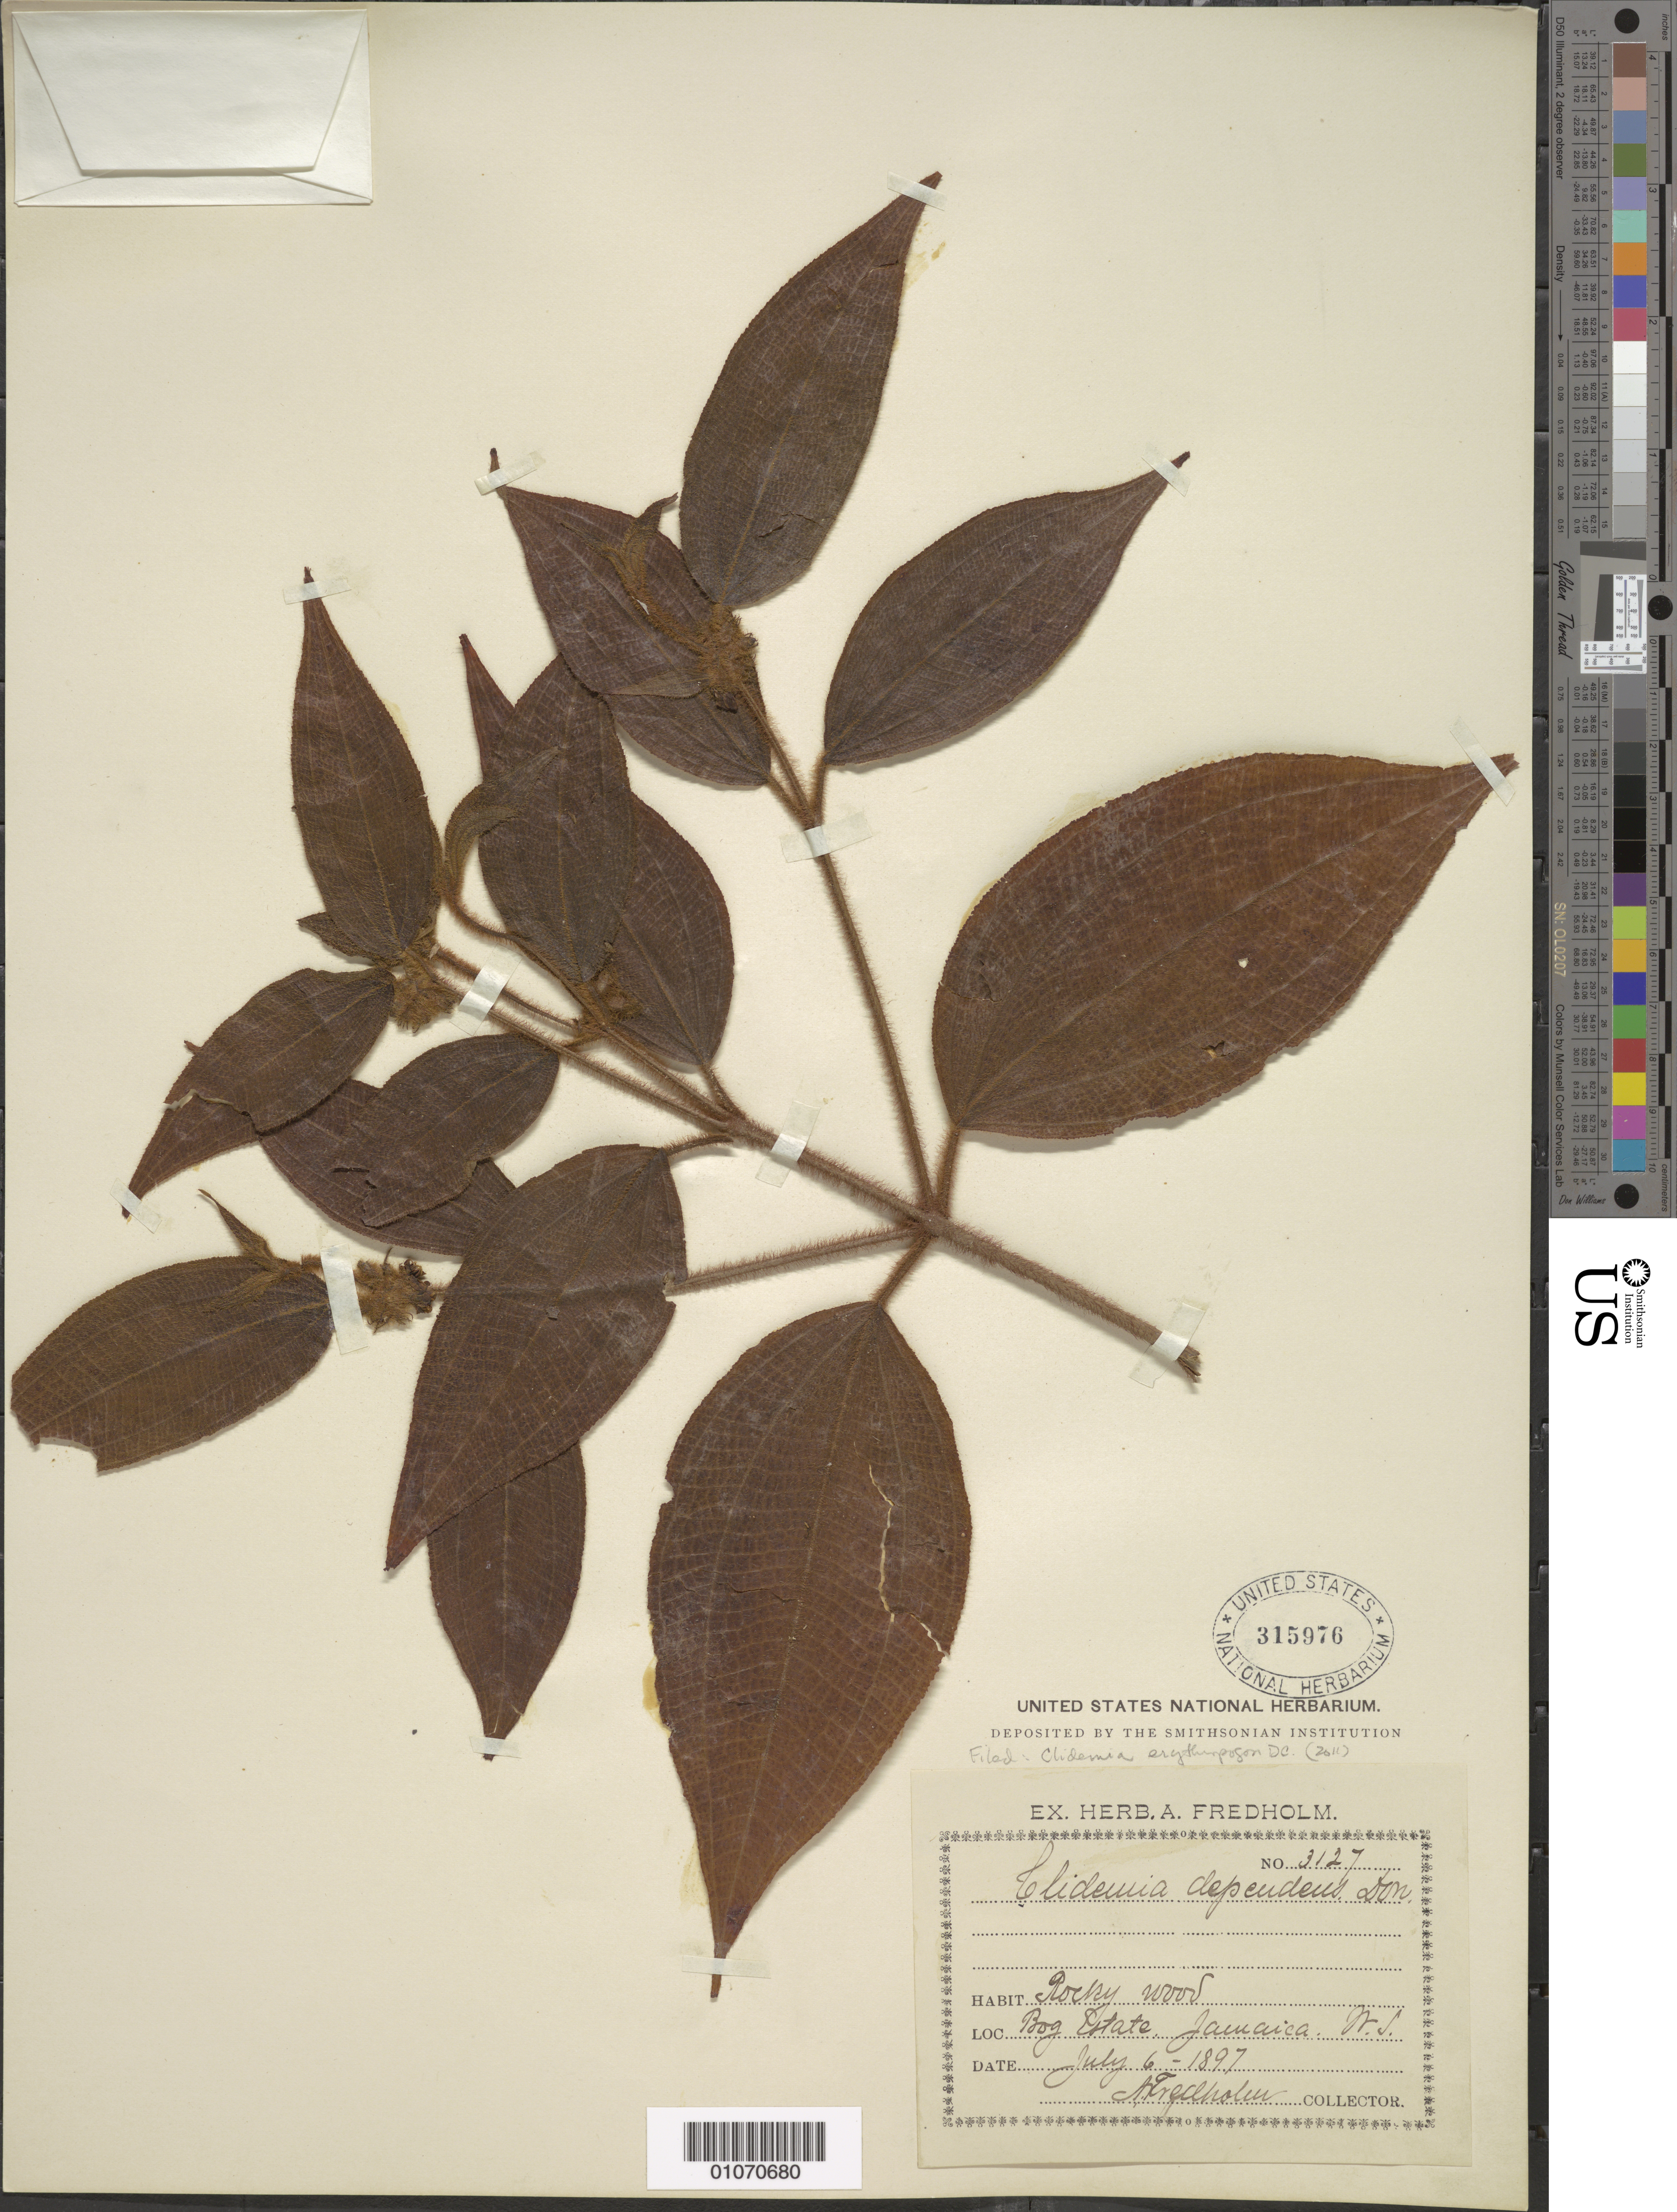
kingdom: Plantae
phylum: Tracheophyta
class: Magnoliopsida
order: Myrtales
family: Melastomataceae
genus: Clidemia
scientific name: Clidemia erythropogon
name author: DC.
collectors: A. Fredholm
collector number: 3127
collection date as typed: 06 Jul 1897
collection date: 1897-07-06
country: Jamaica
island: Jamaica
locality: Bog Estate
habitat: Rocky wood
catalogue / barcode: US 315976